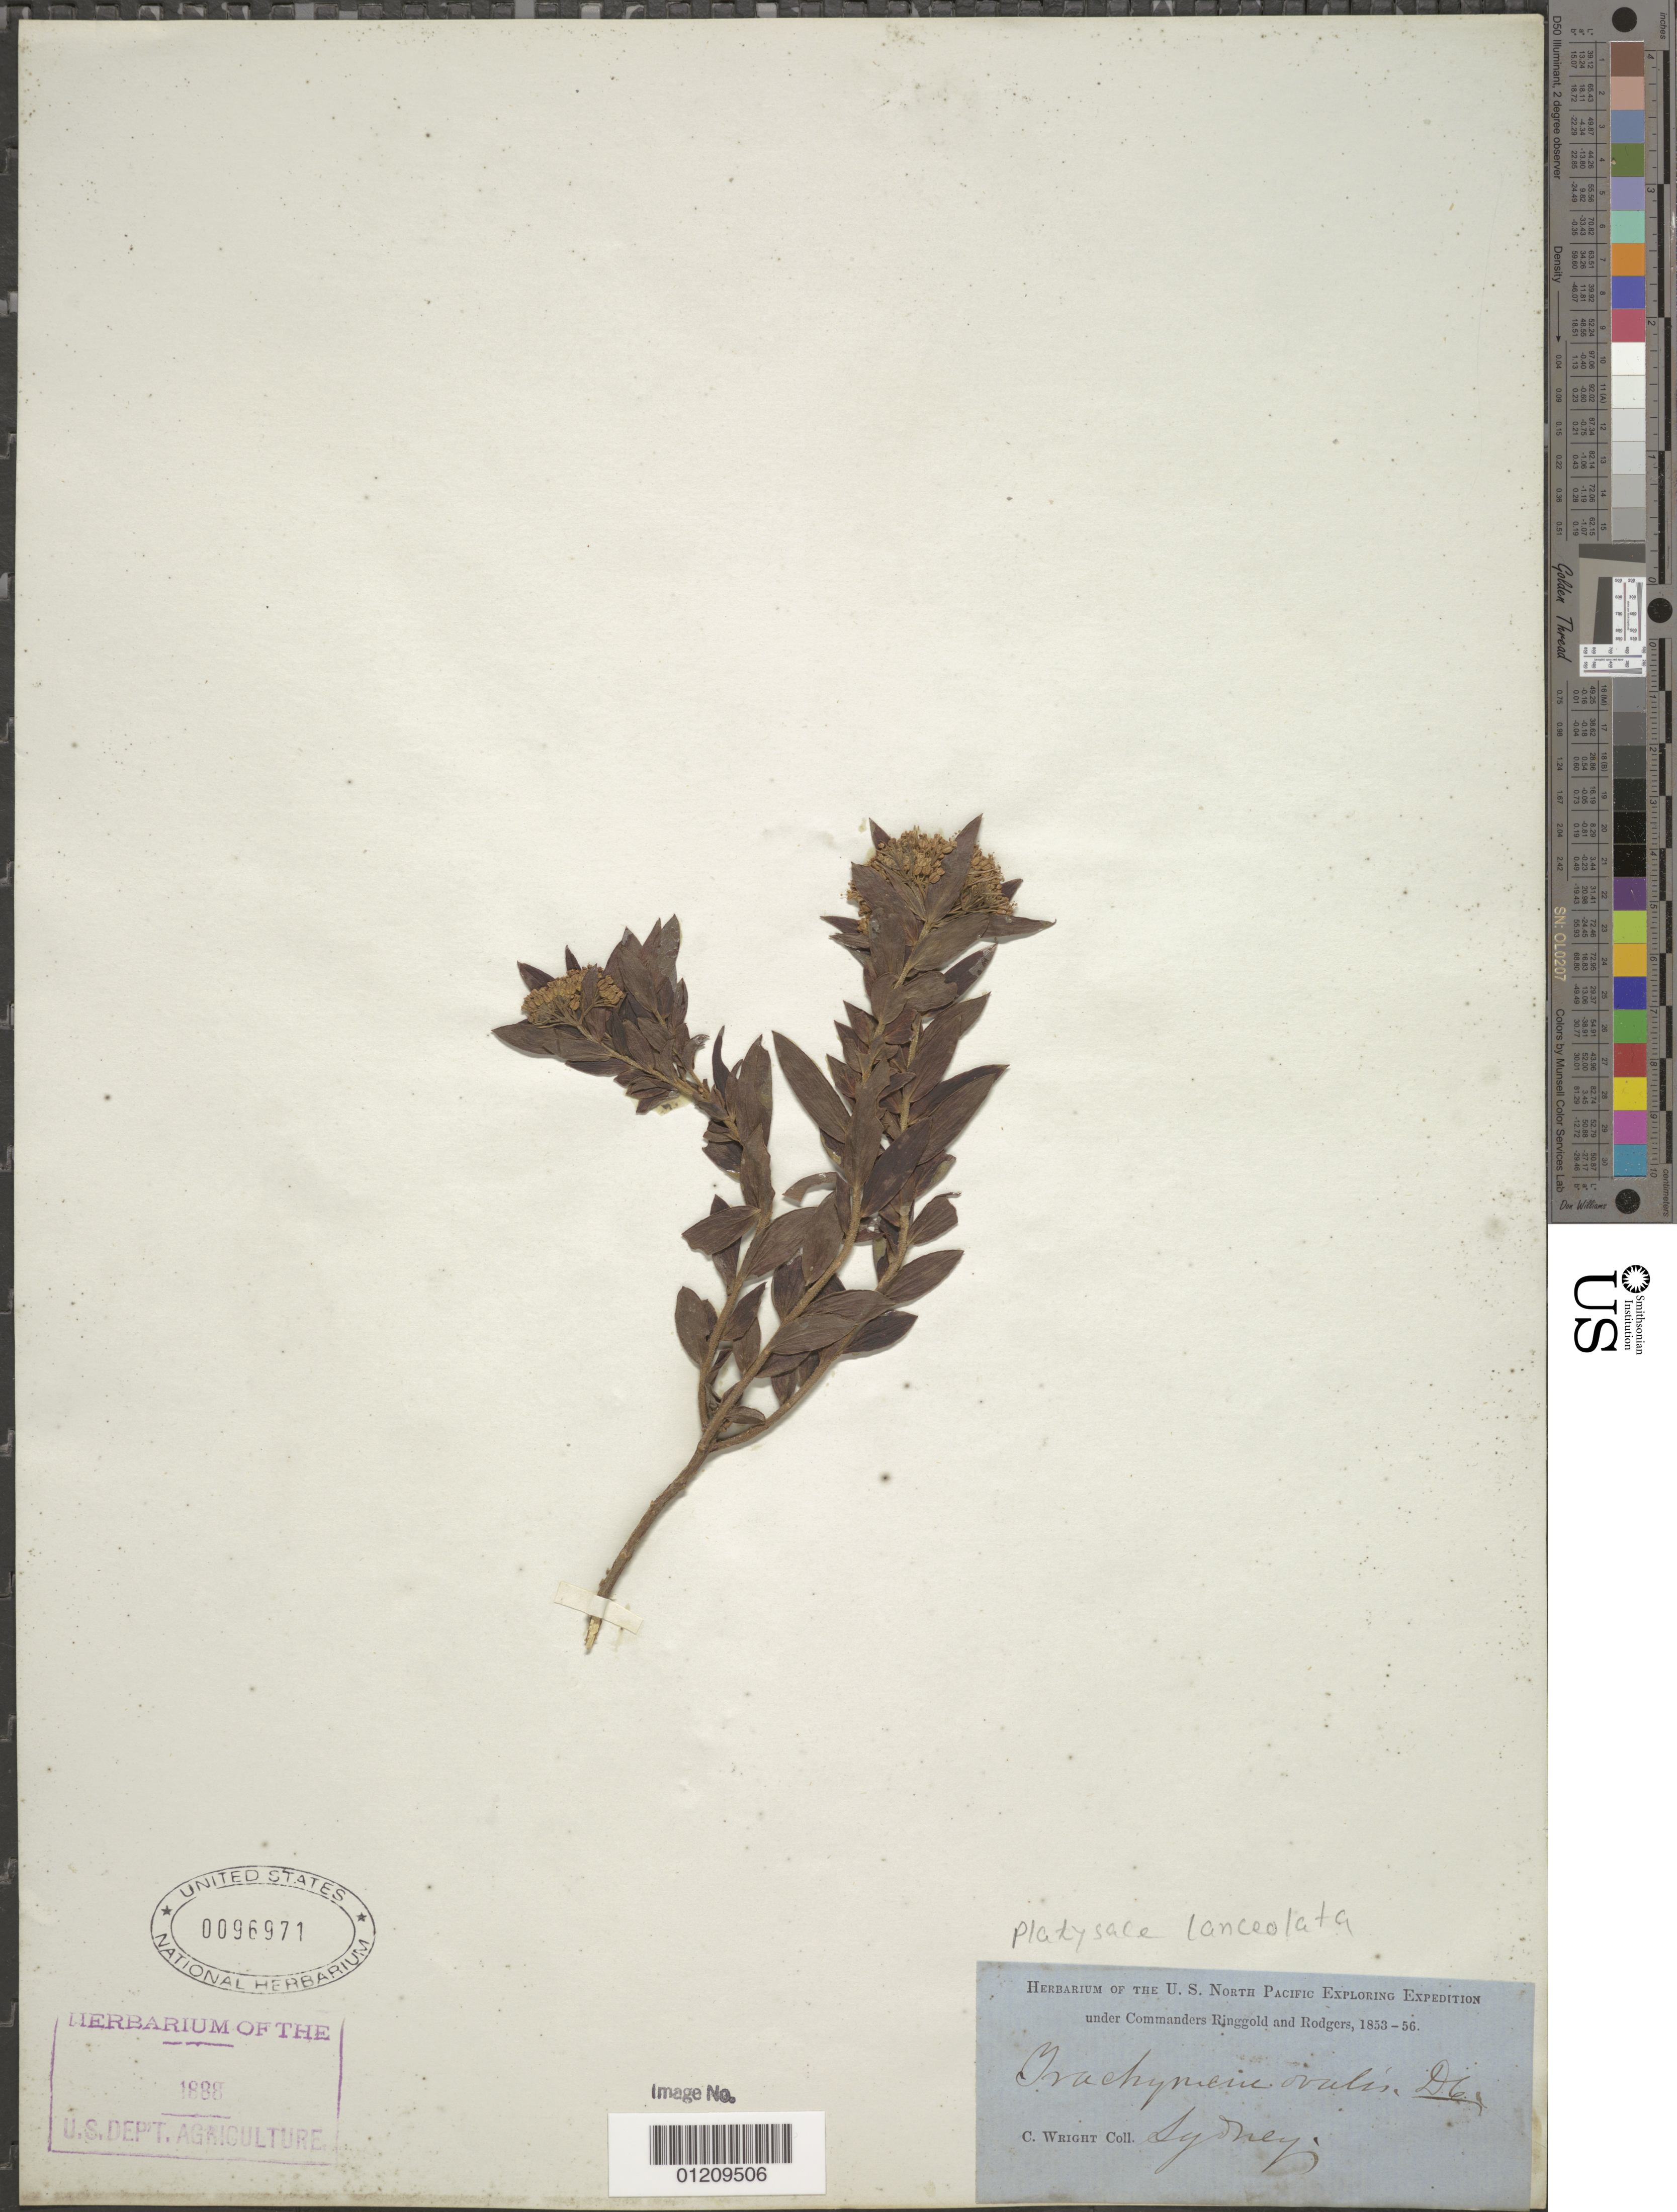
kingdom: Plantae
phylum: Tracheophyta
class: Magnoliopsida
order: Apiales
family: Apiaceae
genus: Platysace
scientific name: Platysace lanceolata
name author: Druce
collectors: C. Wright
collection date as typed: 1853 to -- -- 1856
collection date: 1853/1856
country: Australia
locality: Sydney.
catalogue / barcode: US 96971